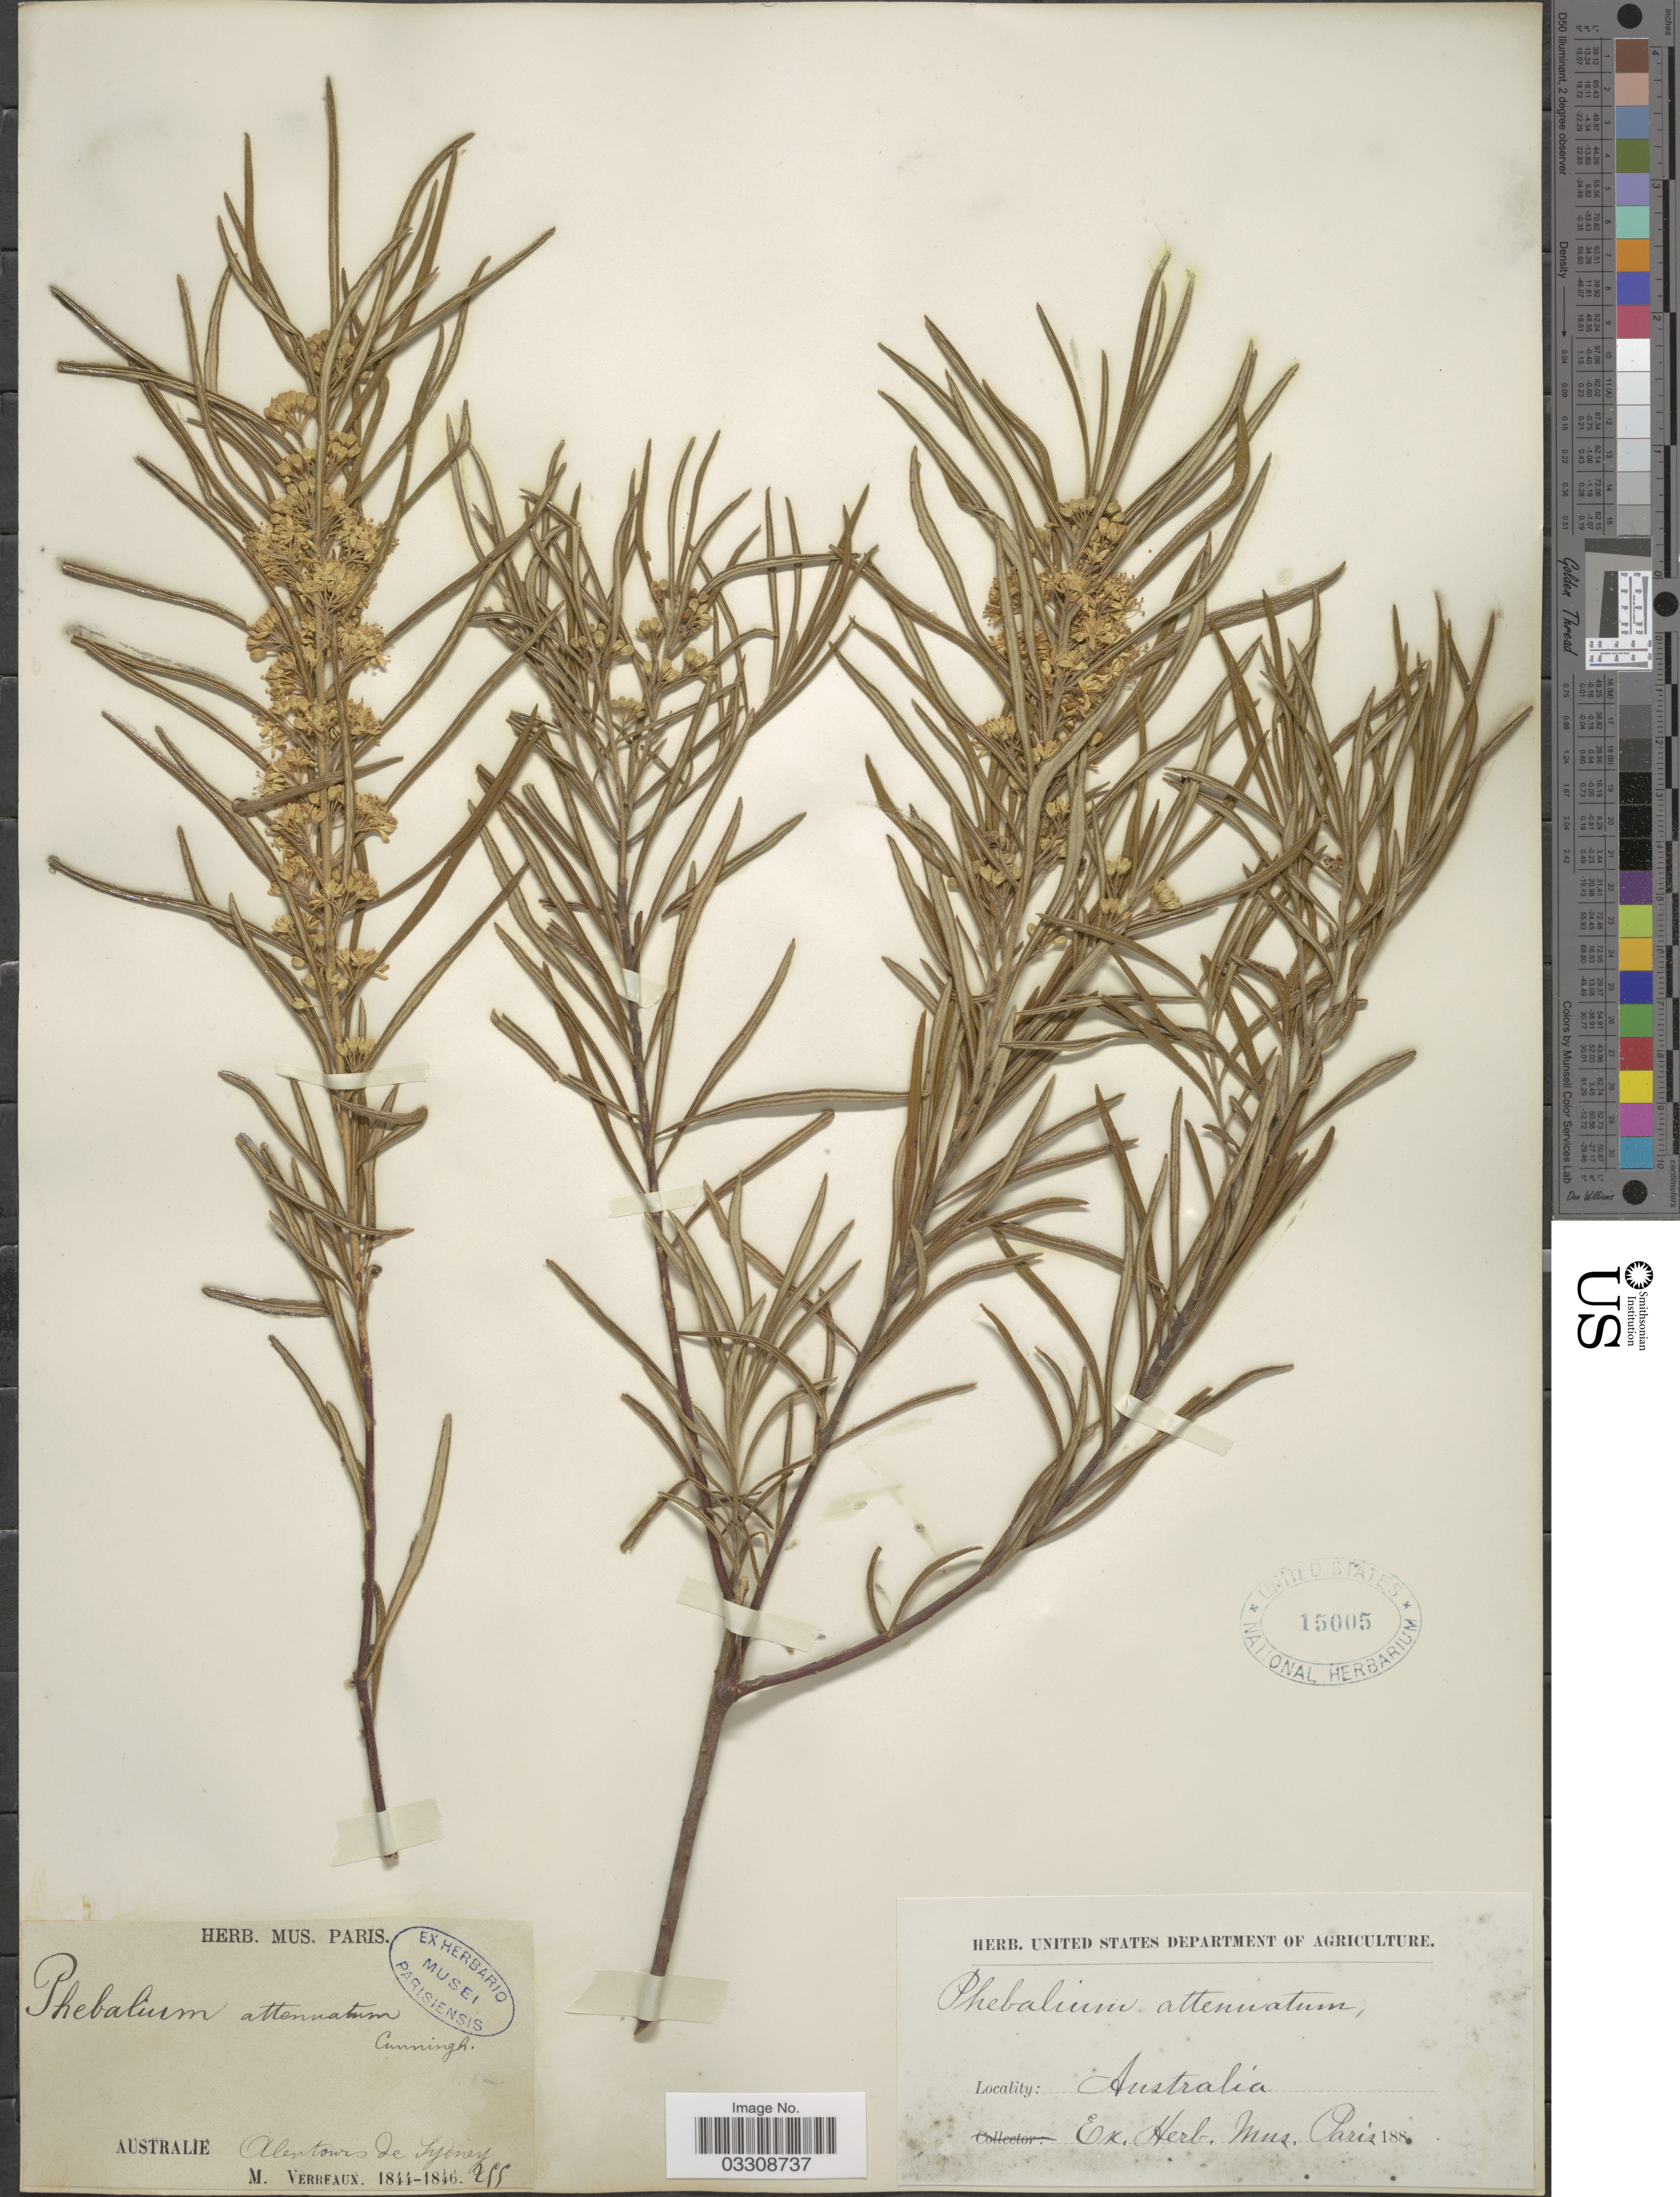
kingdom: Plantae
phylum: Tracheophyta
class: Magnoliopsida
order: Sapindales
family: Rutaceae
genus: Phebalium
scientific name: Phebalium attenuatum A. Cunn. ined.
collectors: M. Verreaux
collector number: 255*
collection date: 1844/1846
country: Australia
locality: Alentours de Sydney.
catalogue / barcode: US 15005